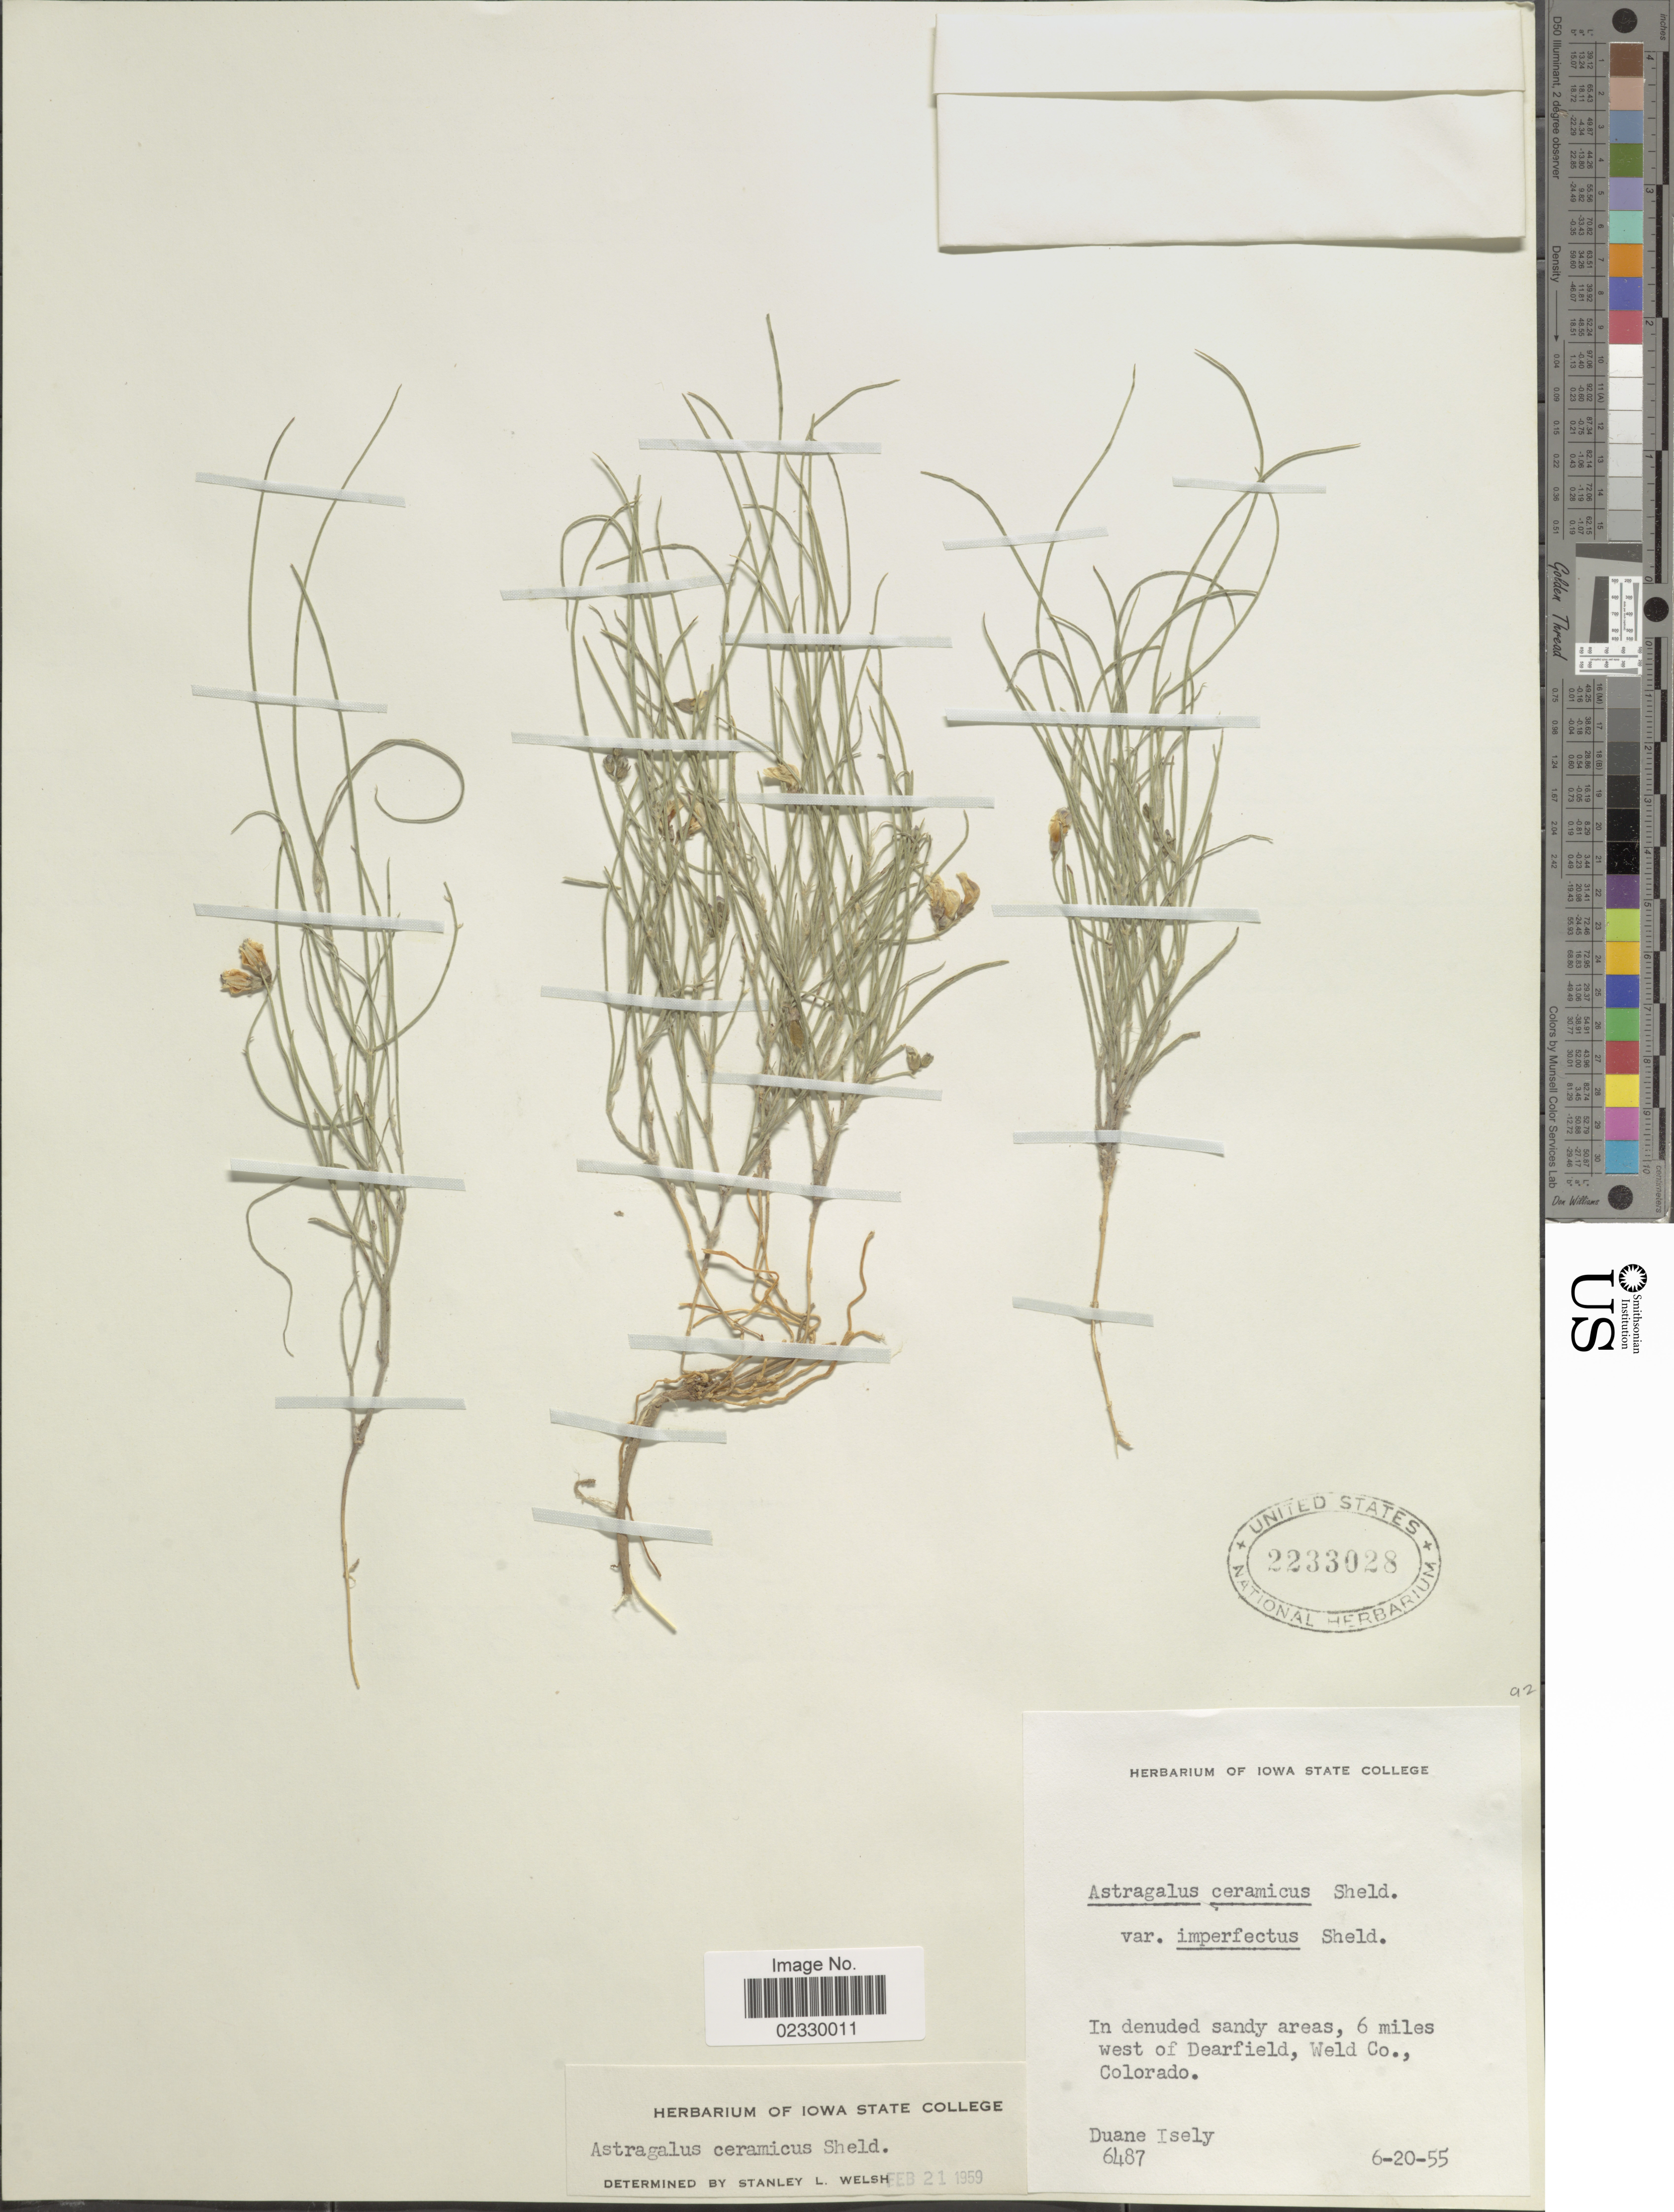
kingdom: Plantae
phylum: Tracheophyta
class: Magnoliopsida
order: Fabales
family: Fabaceae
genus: Astragalus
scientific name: Astragalus ceramicus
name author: E. Sheld.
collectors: D. Isely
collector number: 6487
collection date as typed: Transcribed d/m/y: 20/6/55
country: United States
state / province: Colorado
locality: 6 miles west of Dearfield, Weld Co.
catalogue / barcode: US 2233028